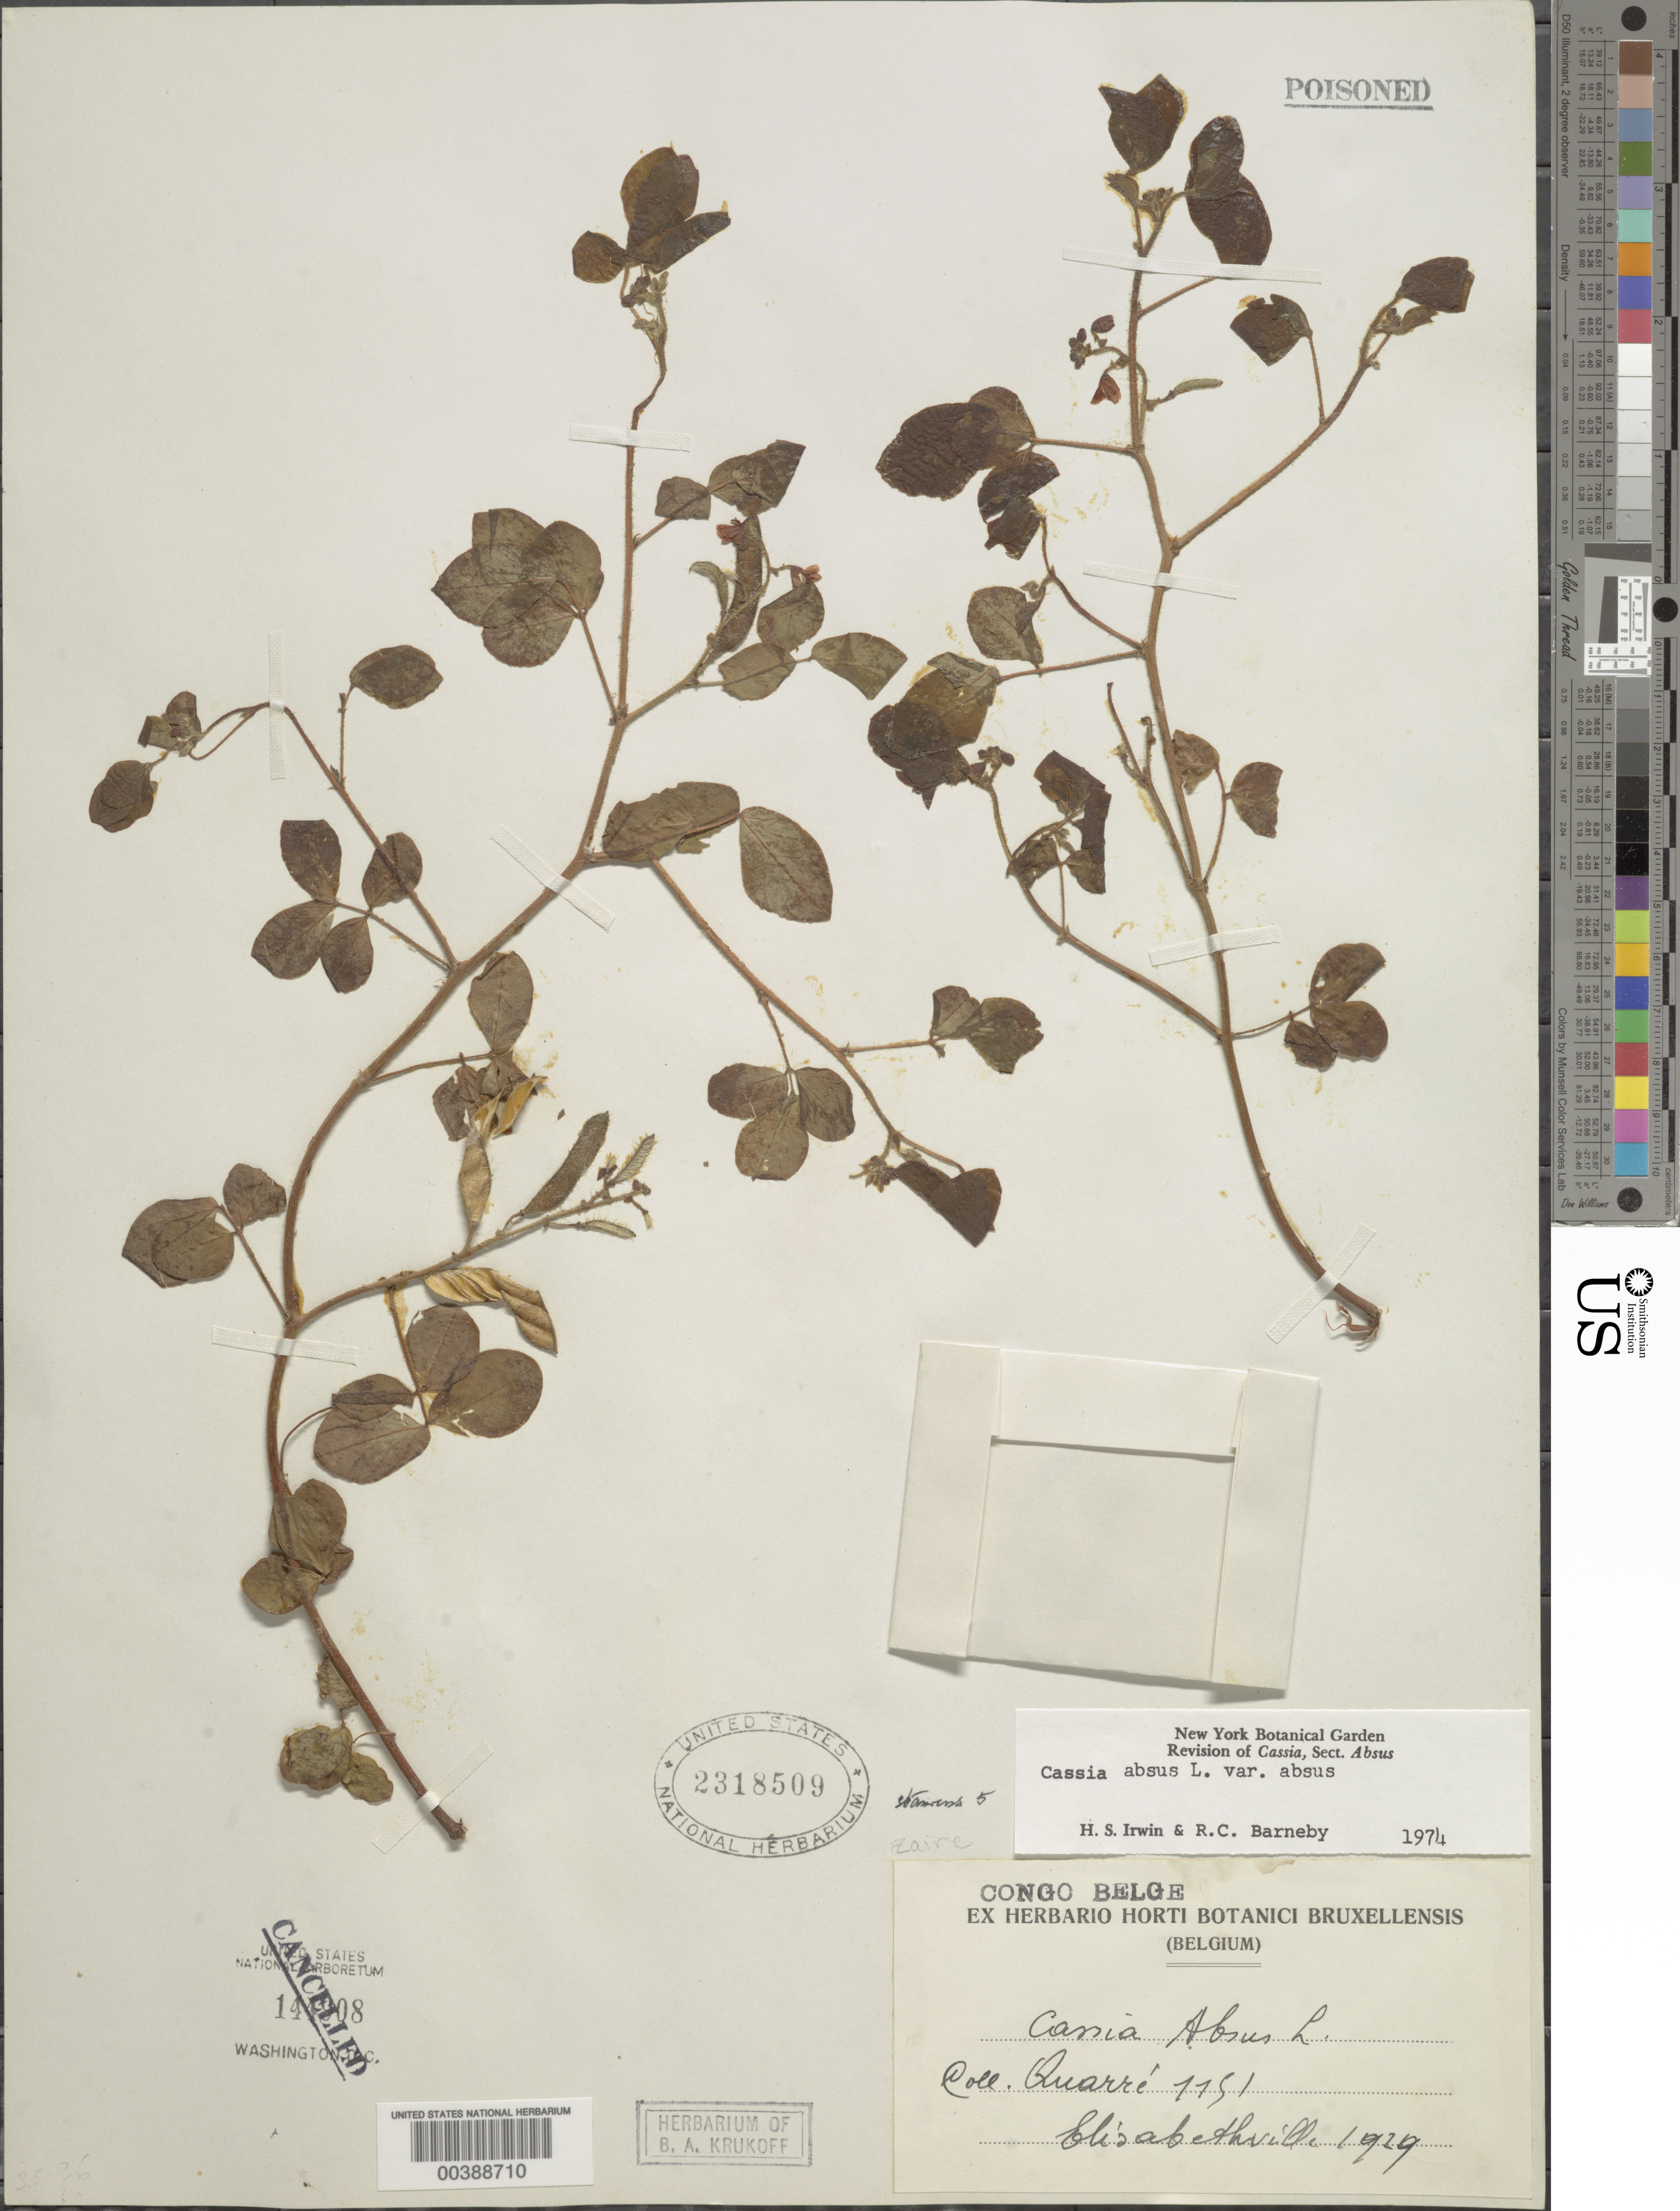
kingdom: Plantae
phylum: Tracheophyta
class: Magnoliopsida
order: Fabales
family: Fabaceae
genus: Chamaecrista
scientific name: Chamaecrista absus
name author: (L.) H.S. Irwin & Barneby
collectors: P. Quarre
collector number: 1151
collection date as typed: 1929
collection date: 1929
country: Congo, Democratic Republic of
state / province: Haut-Katanga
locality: Lubumbashi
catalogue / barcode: US 2318509